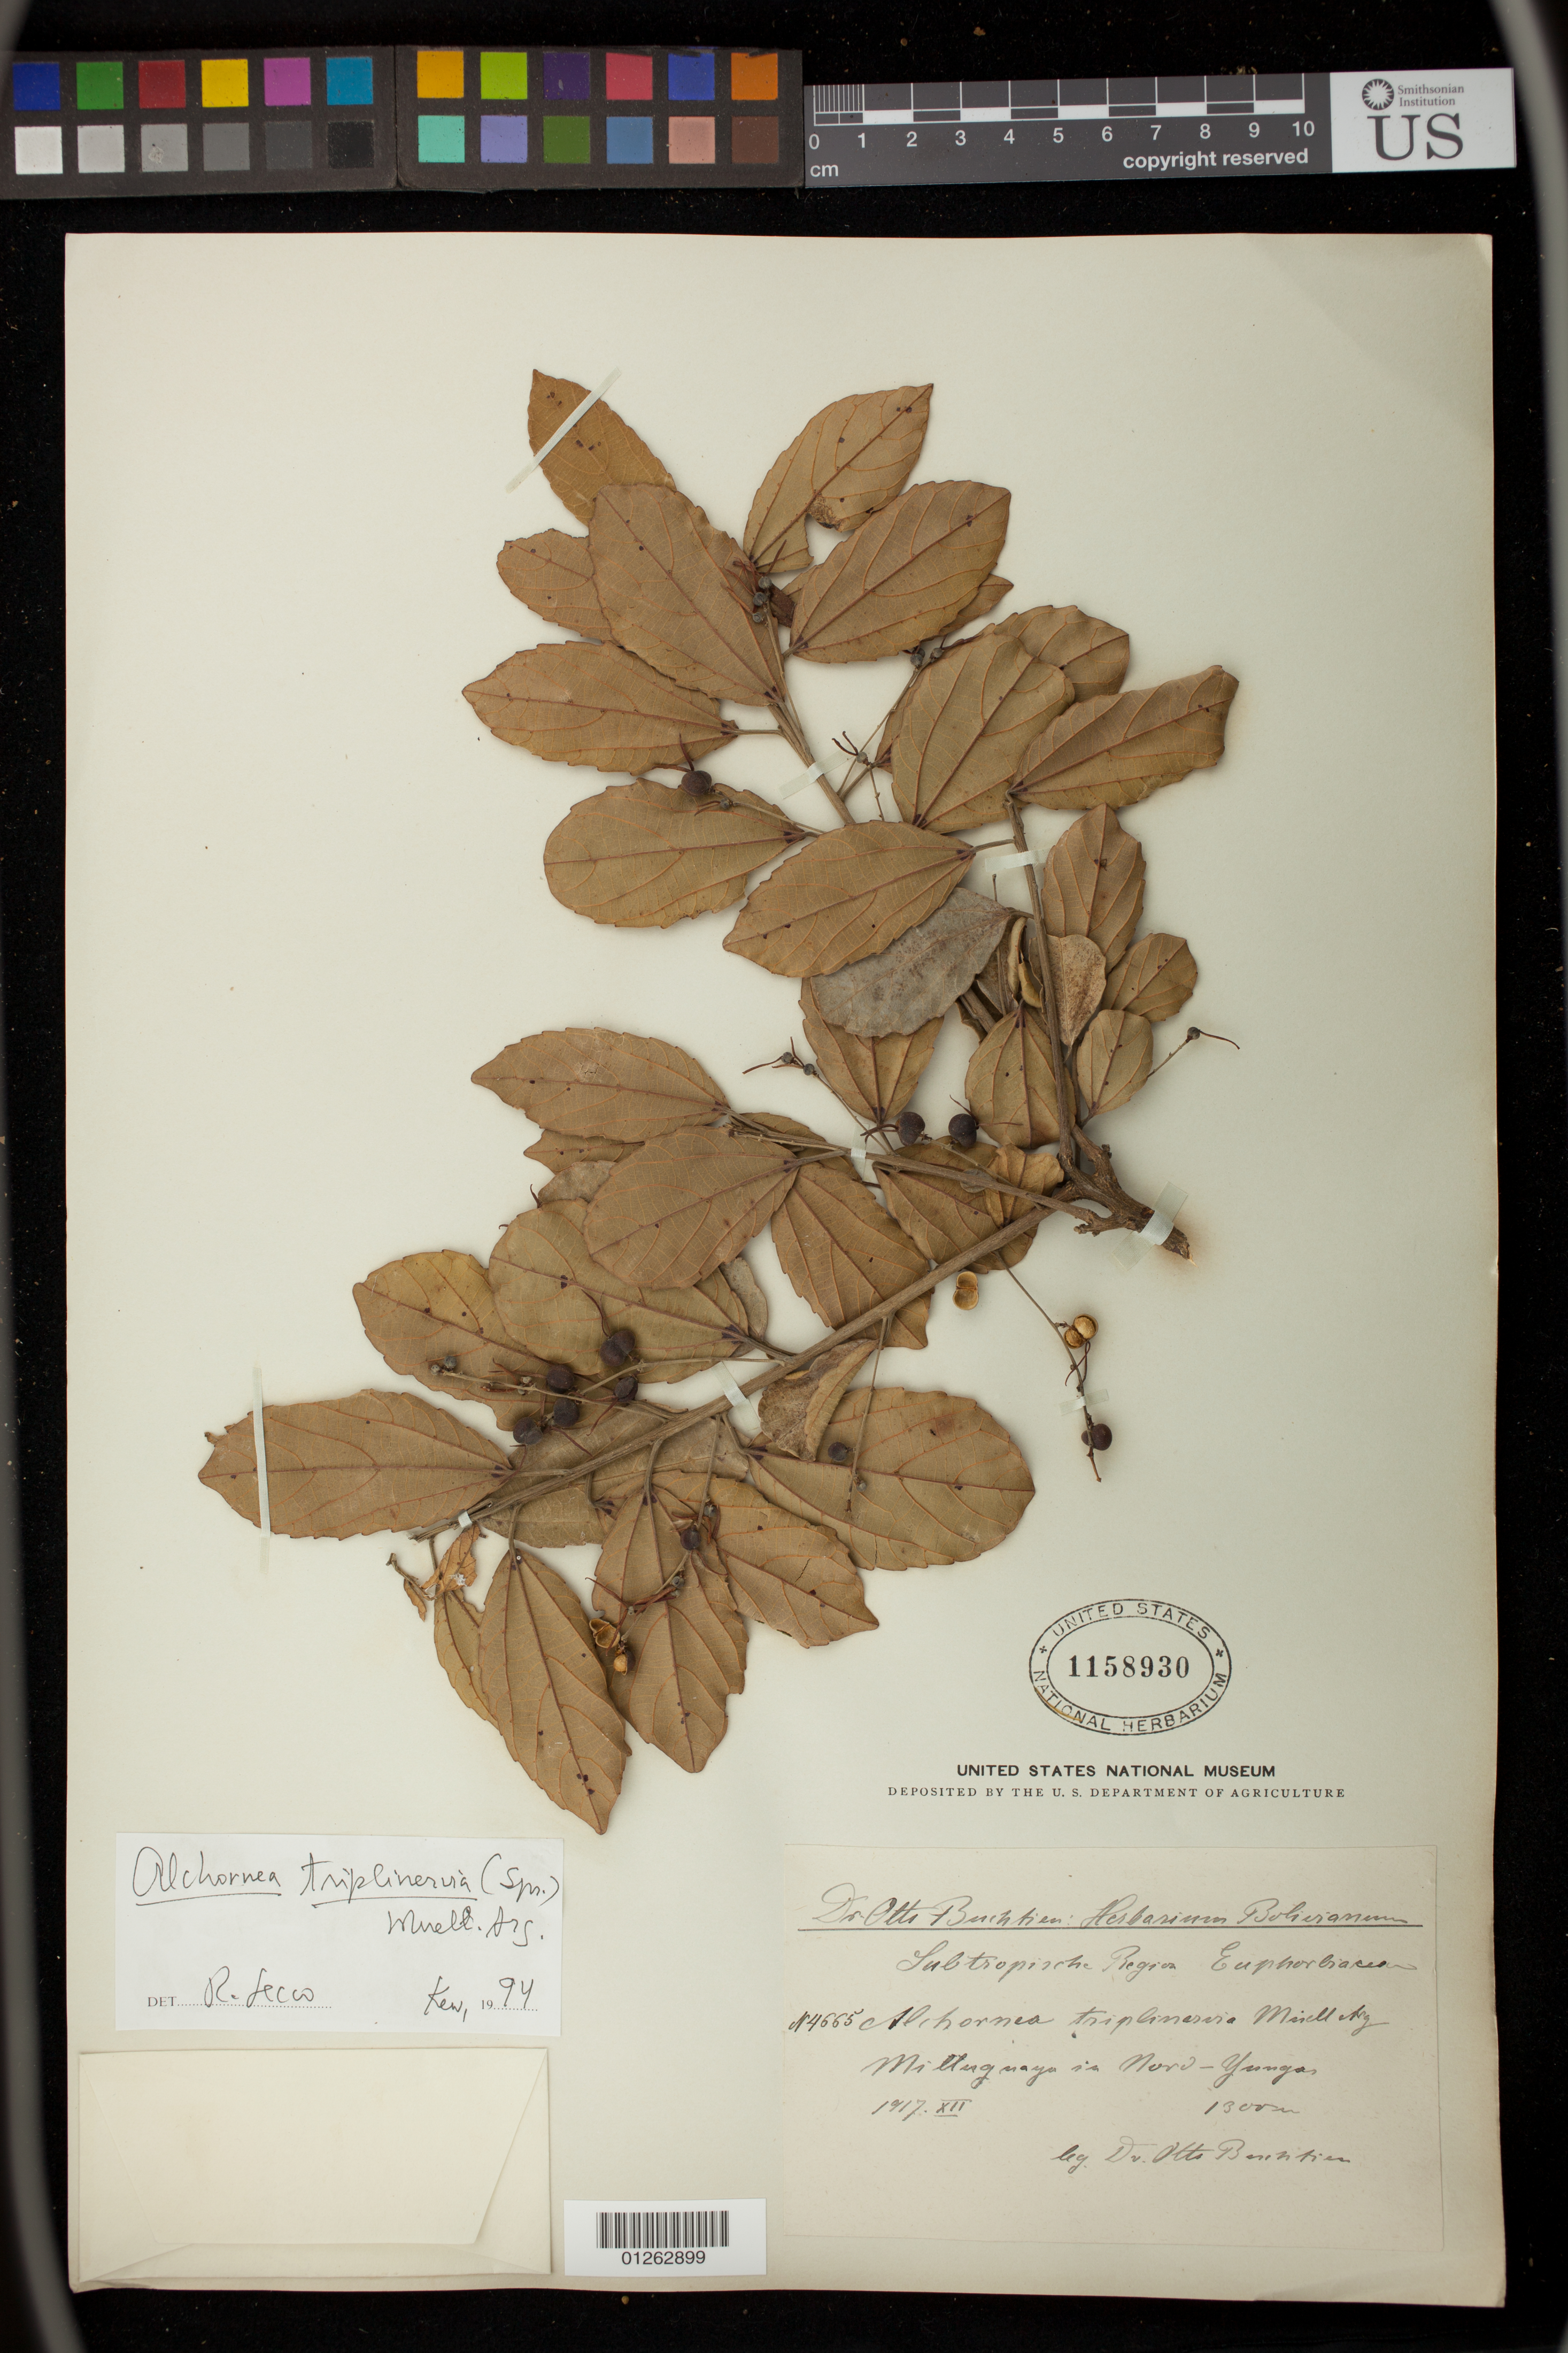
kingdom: Plantae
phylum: Tracheophyta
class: Magnoliopsida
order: Malpighiales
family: Euphorbiaceae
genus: Alchornea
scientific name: Alchornea triplinervia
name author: (Spreng.) Müll. Arg.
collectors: O. Buchtien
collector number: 4665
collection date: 1917-12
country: Bolivia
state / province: La Paz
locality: Milluguaya [Milluhuaya] [?] Nord [Nor]-Yungas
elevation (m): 1300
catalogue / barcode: US 1158930